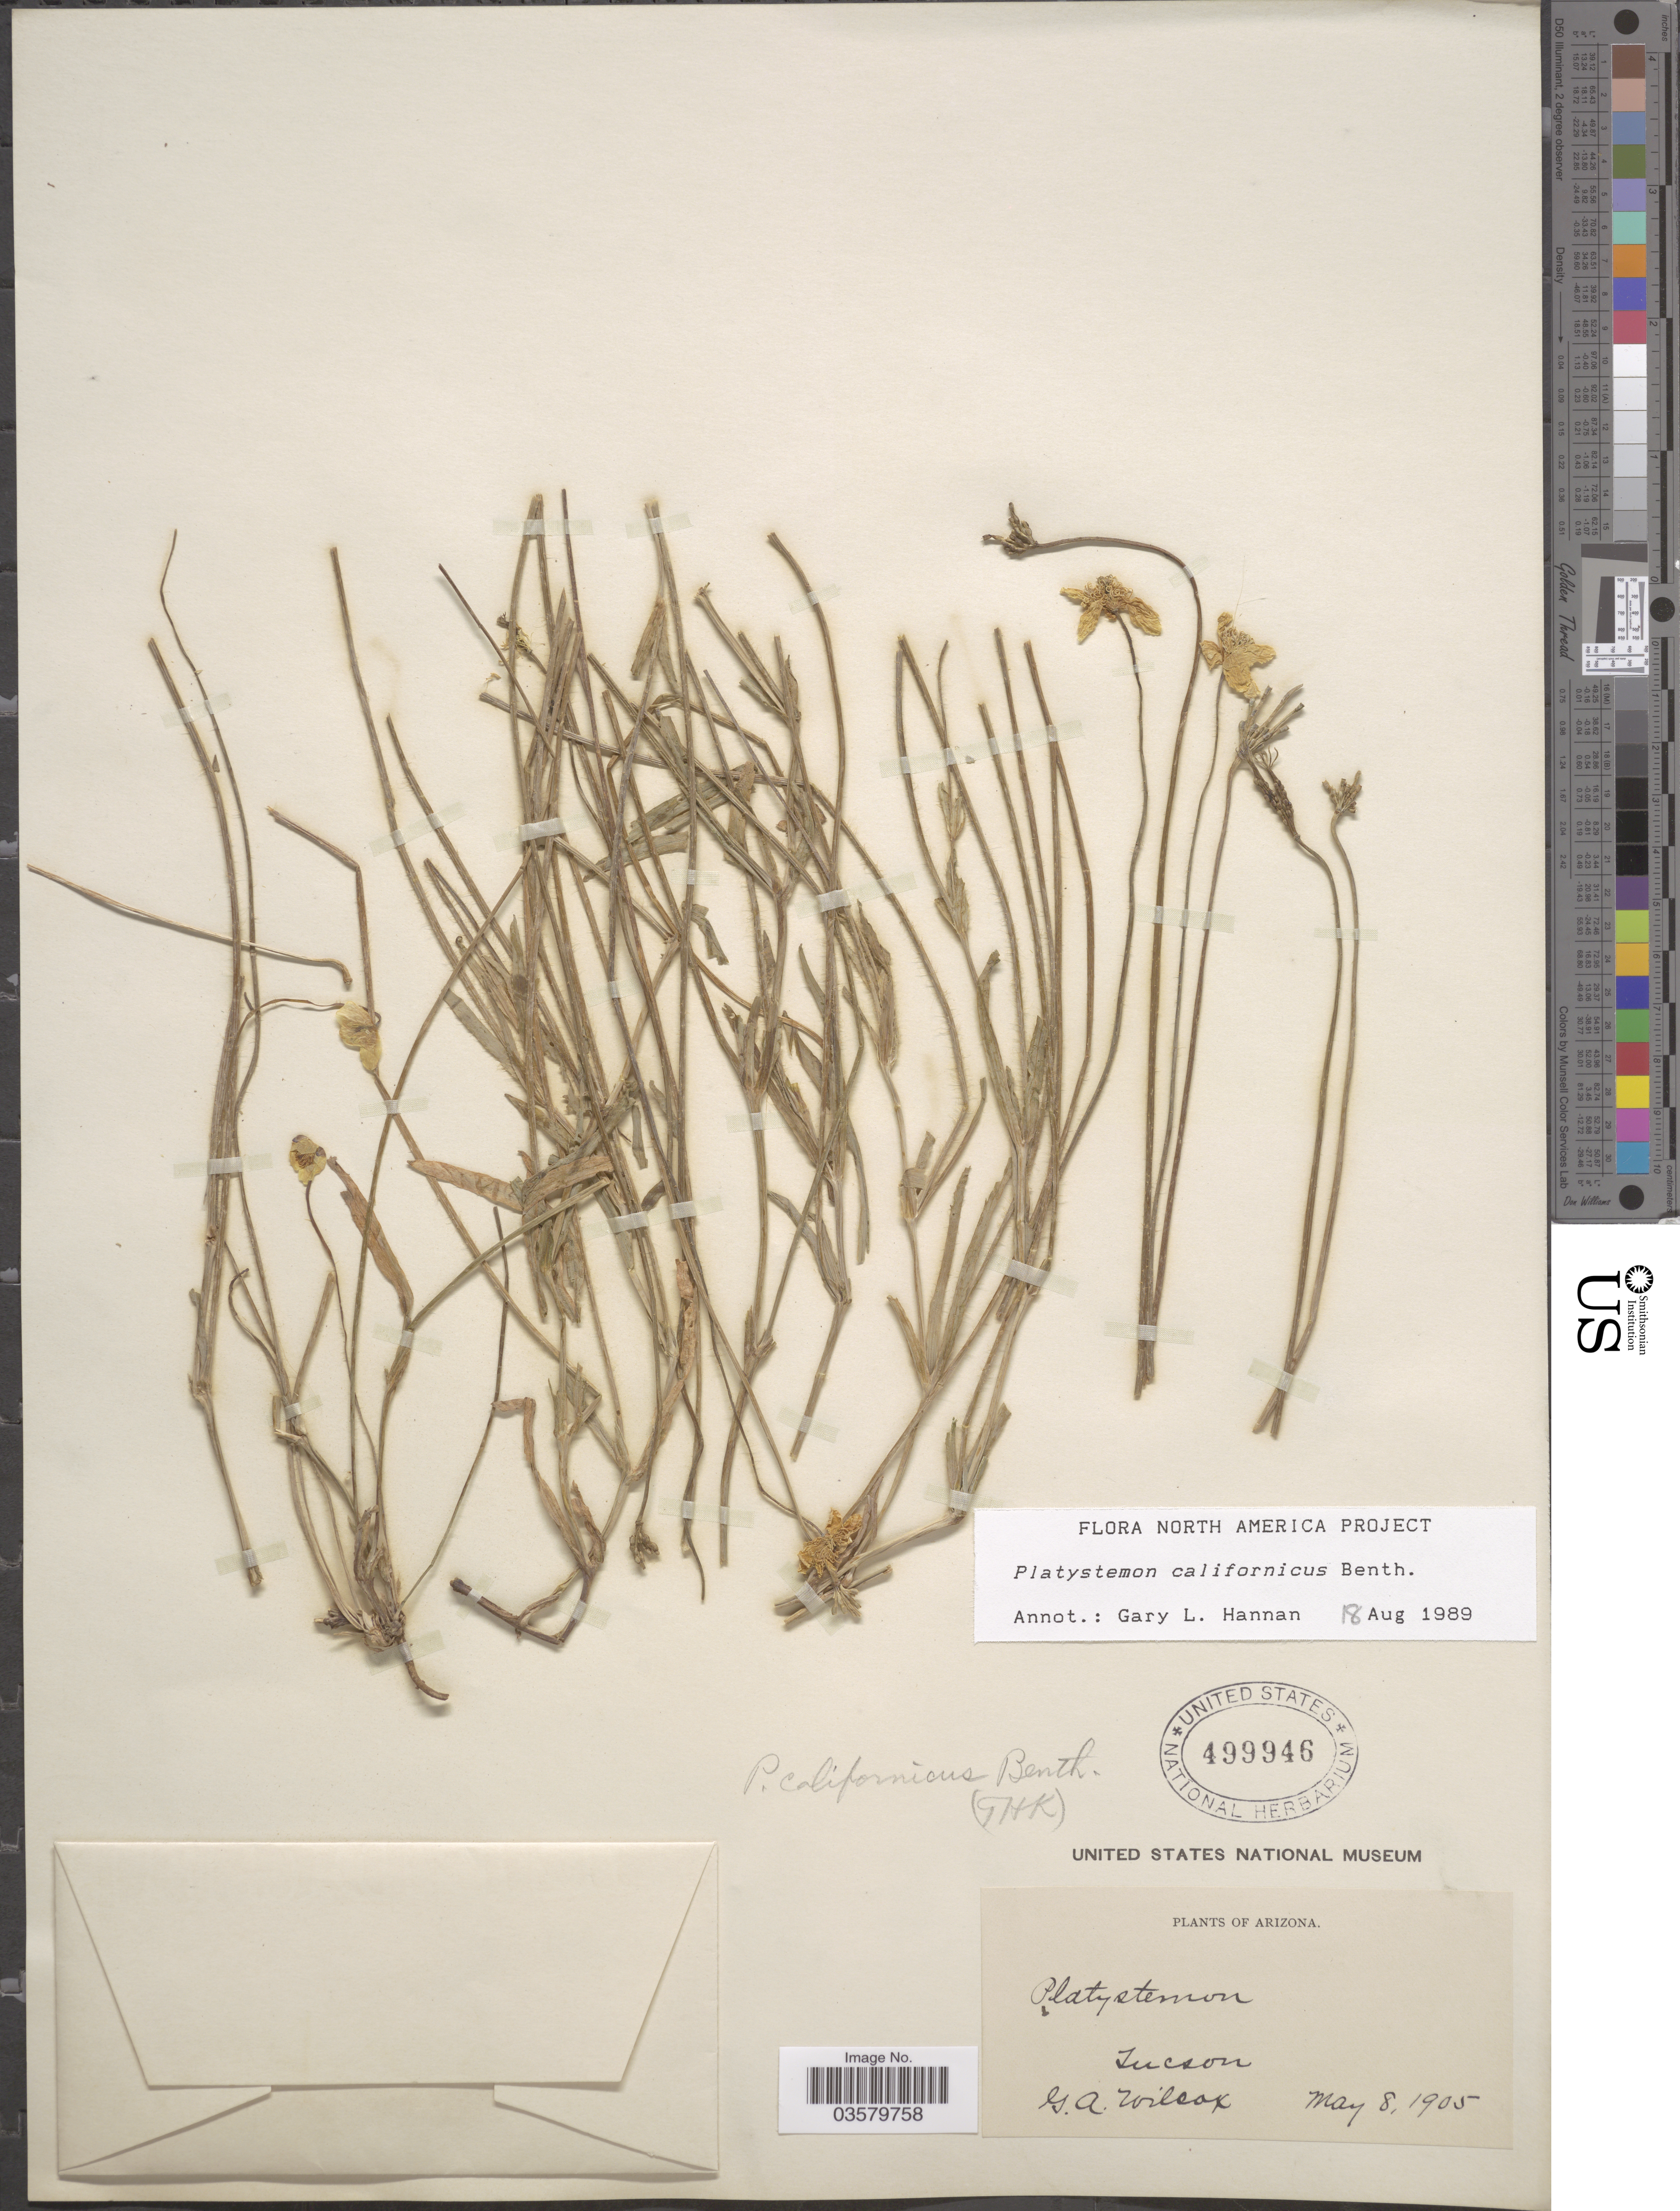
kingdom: Plantae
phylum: Tracheophyta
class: Magnoliopsida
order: Ranunculales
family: Papaveraceae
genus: Platystemon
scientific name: Platystemon californicus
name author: Benth.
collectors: Mrs. G. Wilcox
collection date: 1905-05-08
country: United States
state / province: Arizona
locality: Tucson.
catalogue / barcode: US 499946